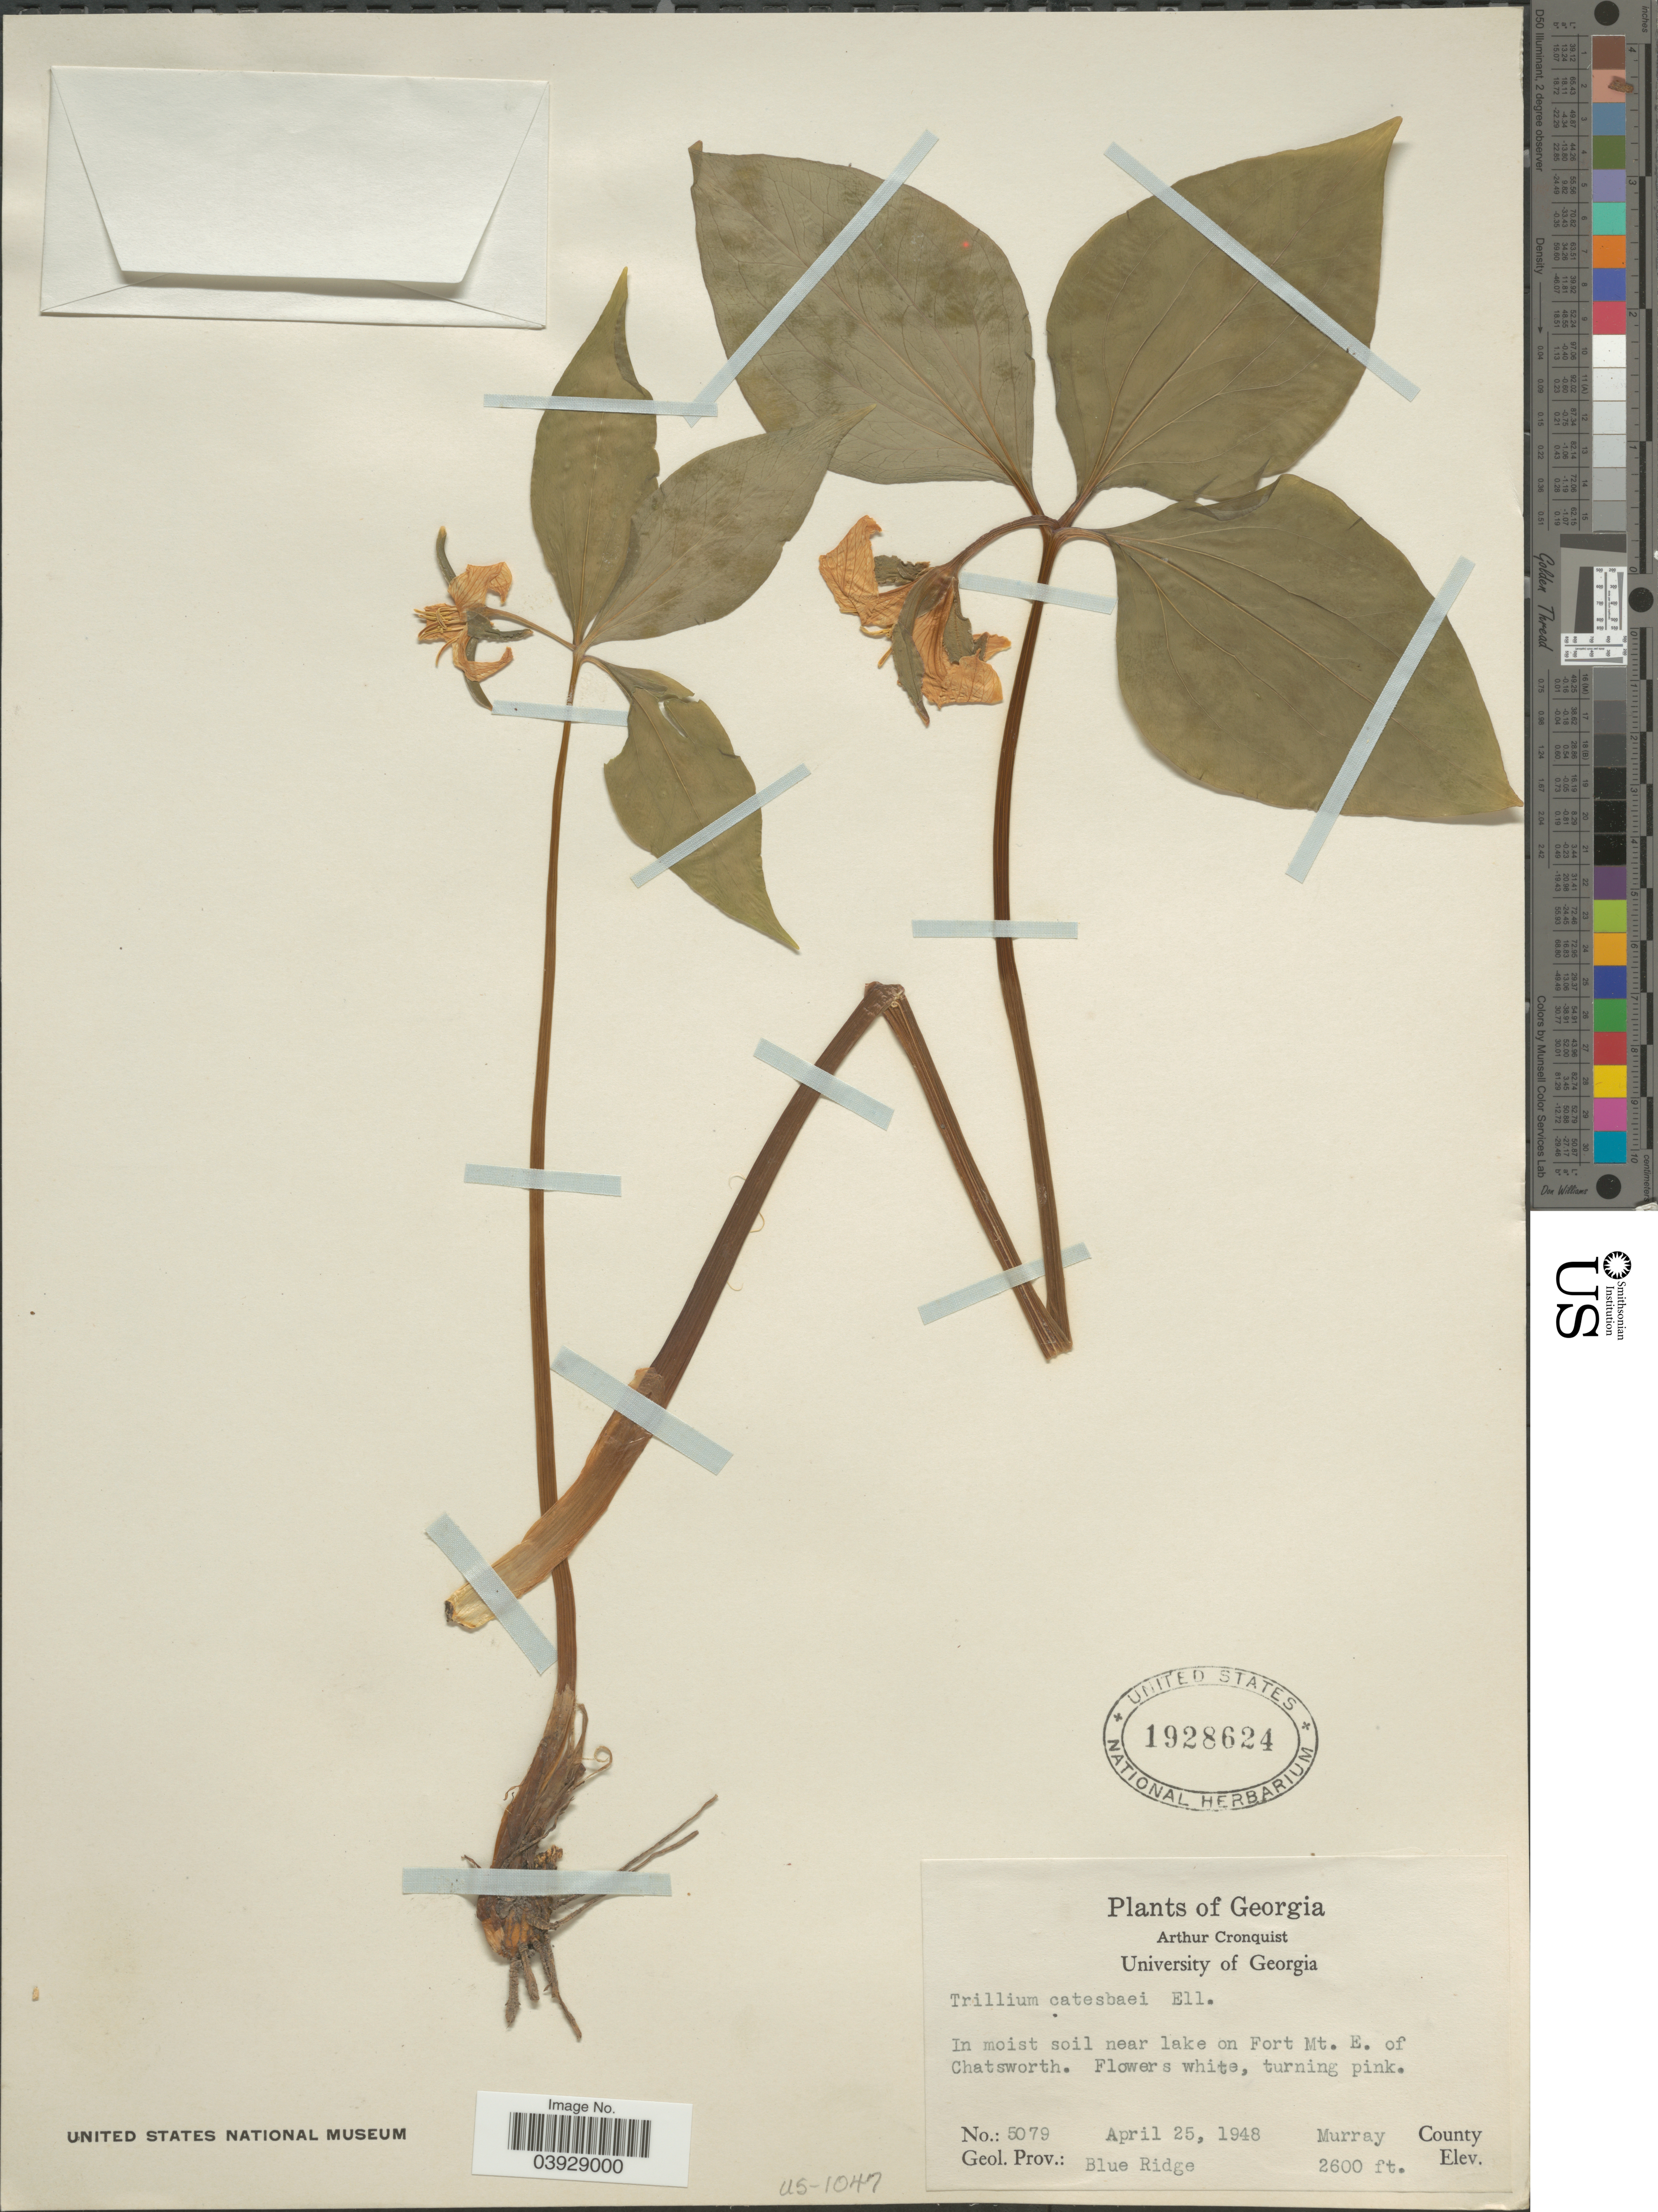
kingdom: Plantae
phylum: Tracheophyta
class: Liliopsida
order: Liliales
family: Melanthiaceae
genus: Trillium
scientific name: Trillium catesbaei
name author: Elliott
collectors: A. J. Cronquist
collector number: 5079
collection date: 1948-04-25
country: United States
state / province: Georgia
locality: Near lake on Fort Mt. E. of Chatsworth. Murray County. Geol. Prov.: Blue Ridge.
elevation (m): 792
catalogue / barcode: US 1928624